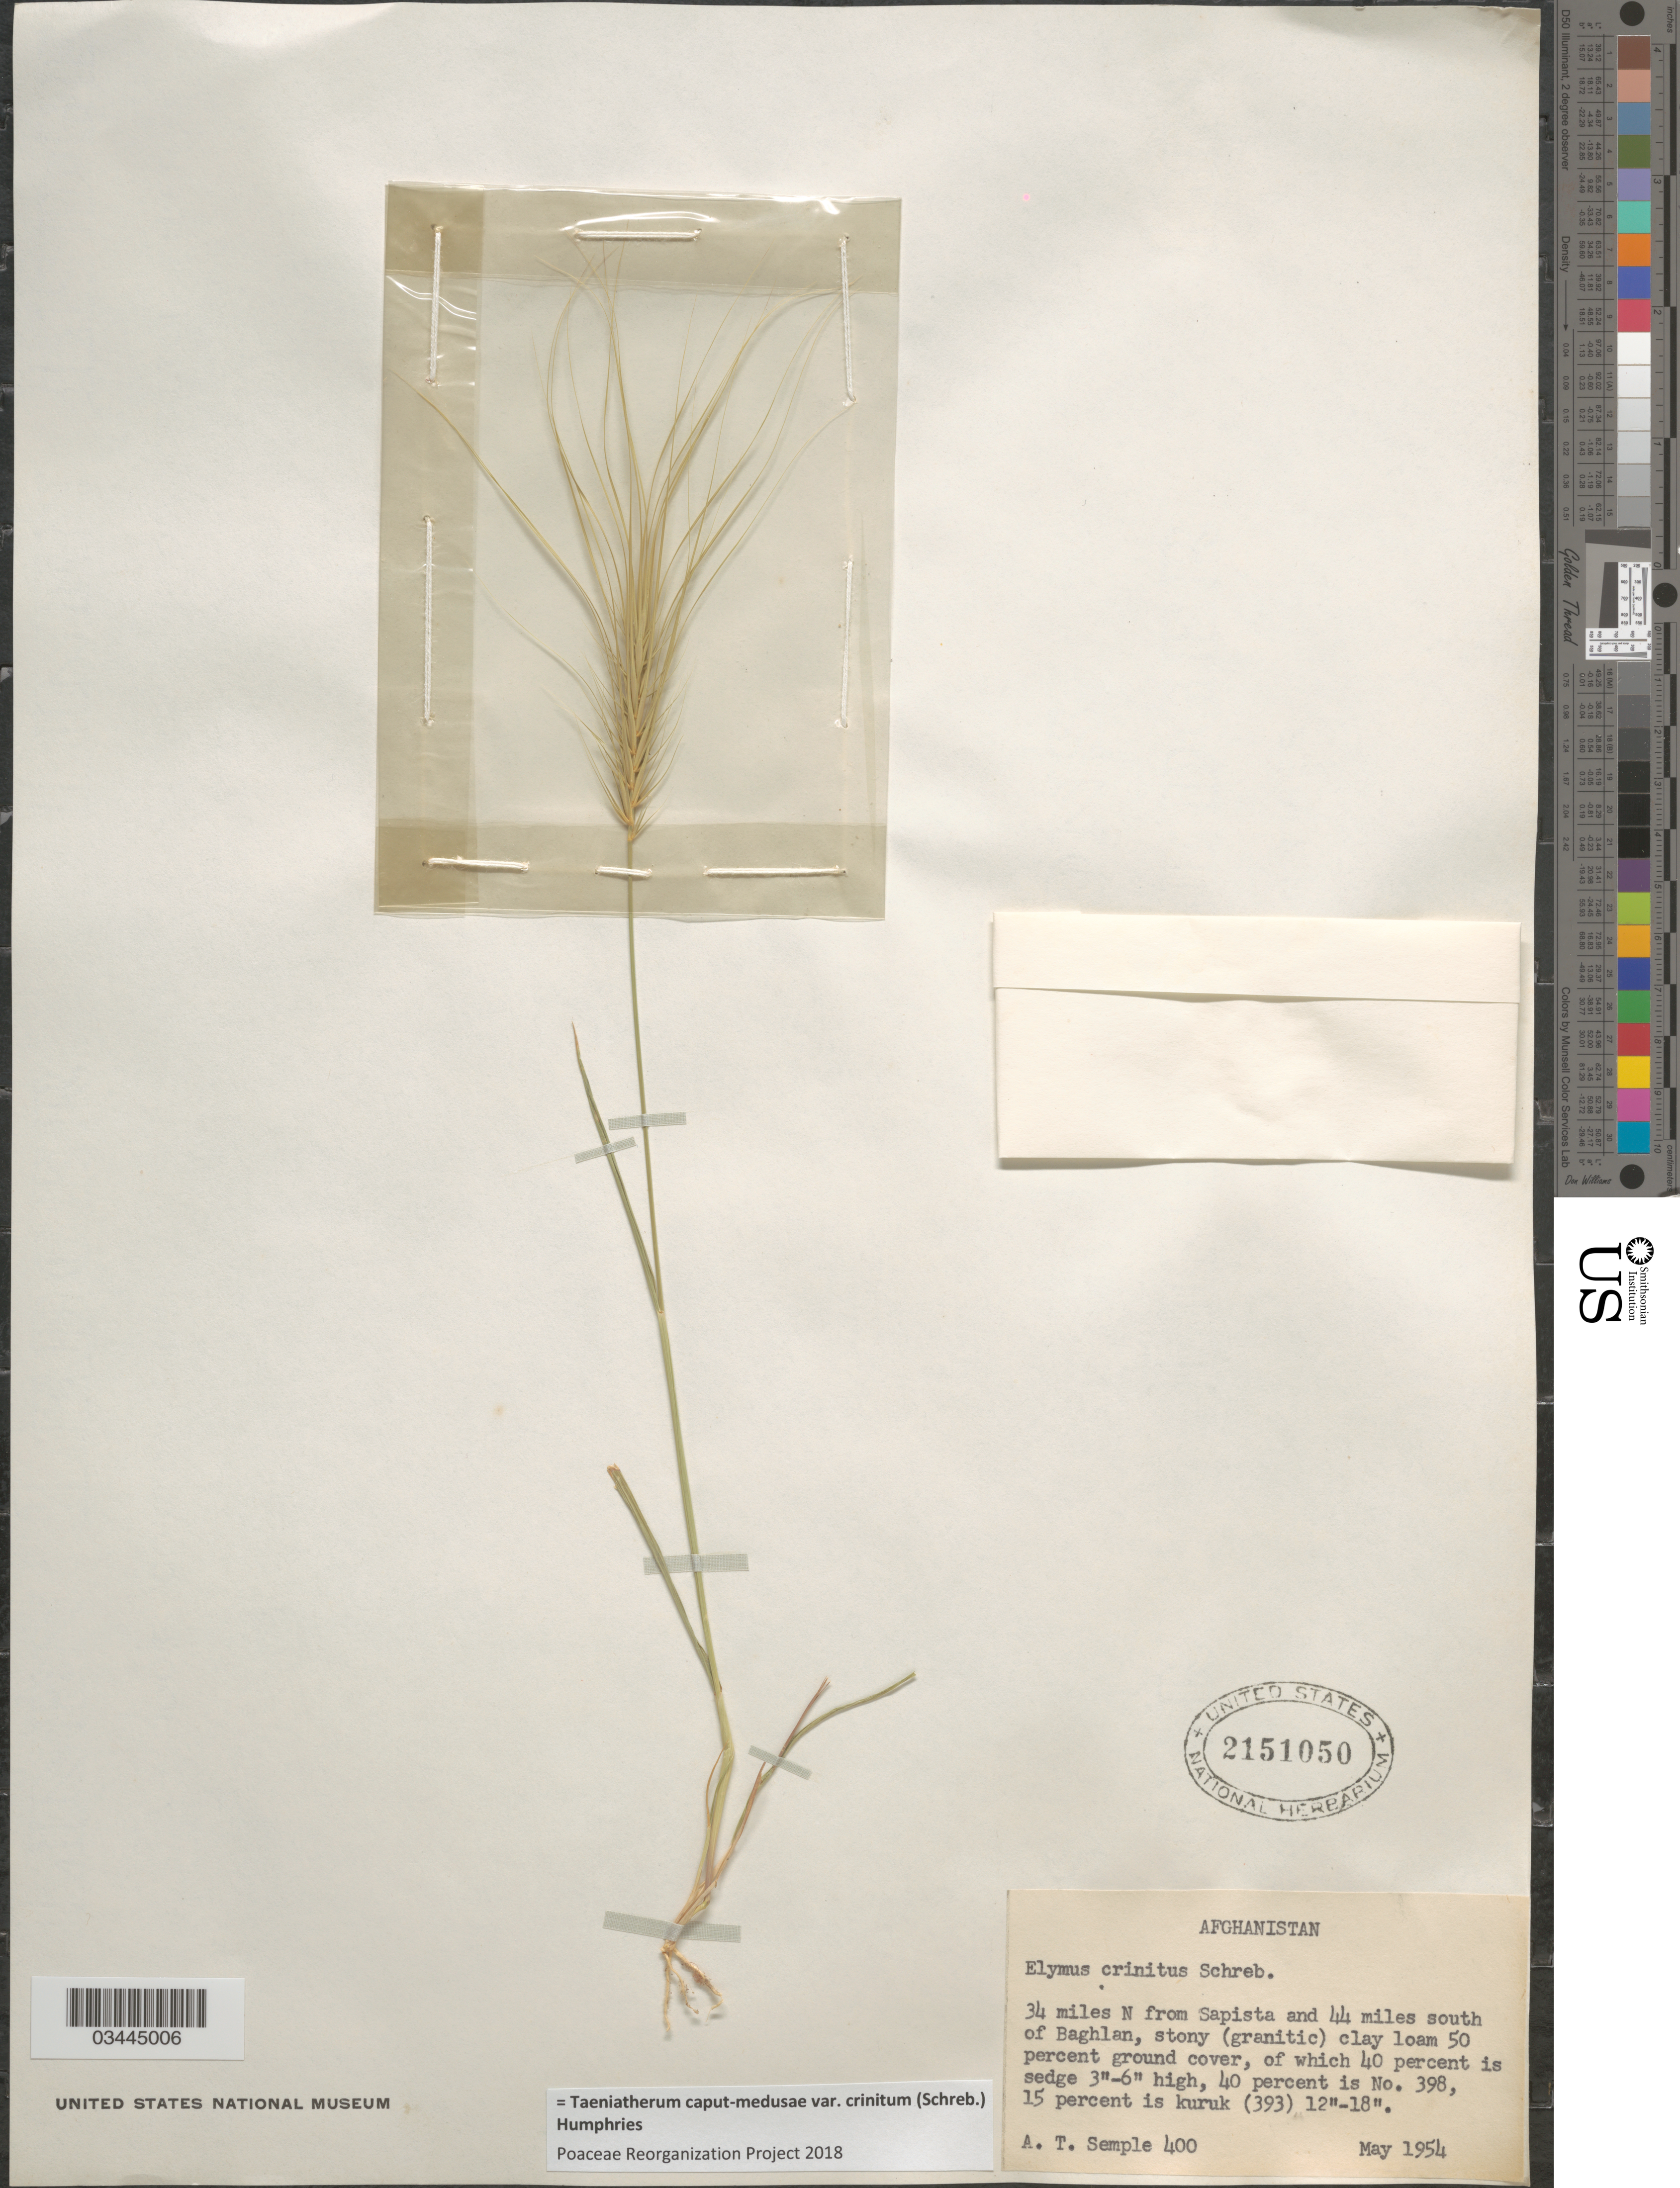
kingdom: Plantae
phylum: Tracheophyta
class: Liliopsida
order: Poales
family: Poaceae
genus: Taeniatherum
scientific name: Taeniatherum caput-medusae var. crinitum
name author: (Schreb.) Humphries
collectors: A. Semple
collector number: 400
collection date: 1954-05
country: Afghanistan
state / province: Baghlan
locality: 34 miles N from Sapista and 44 miles south of Baghlan, stony (granitic) clay loam.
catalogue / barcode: US 2151050